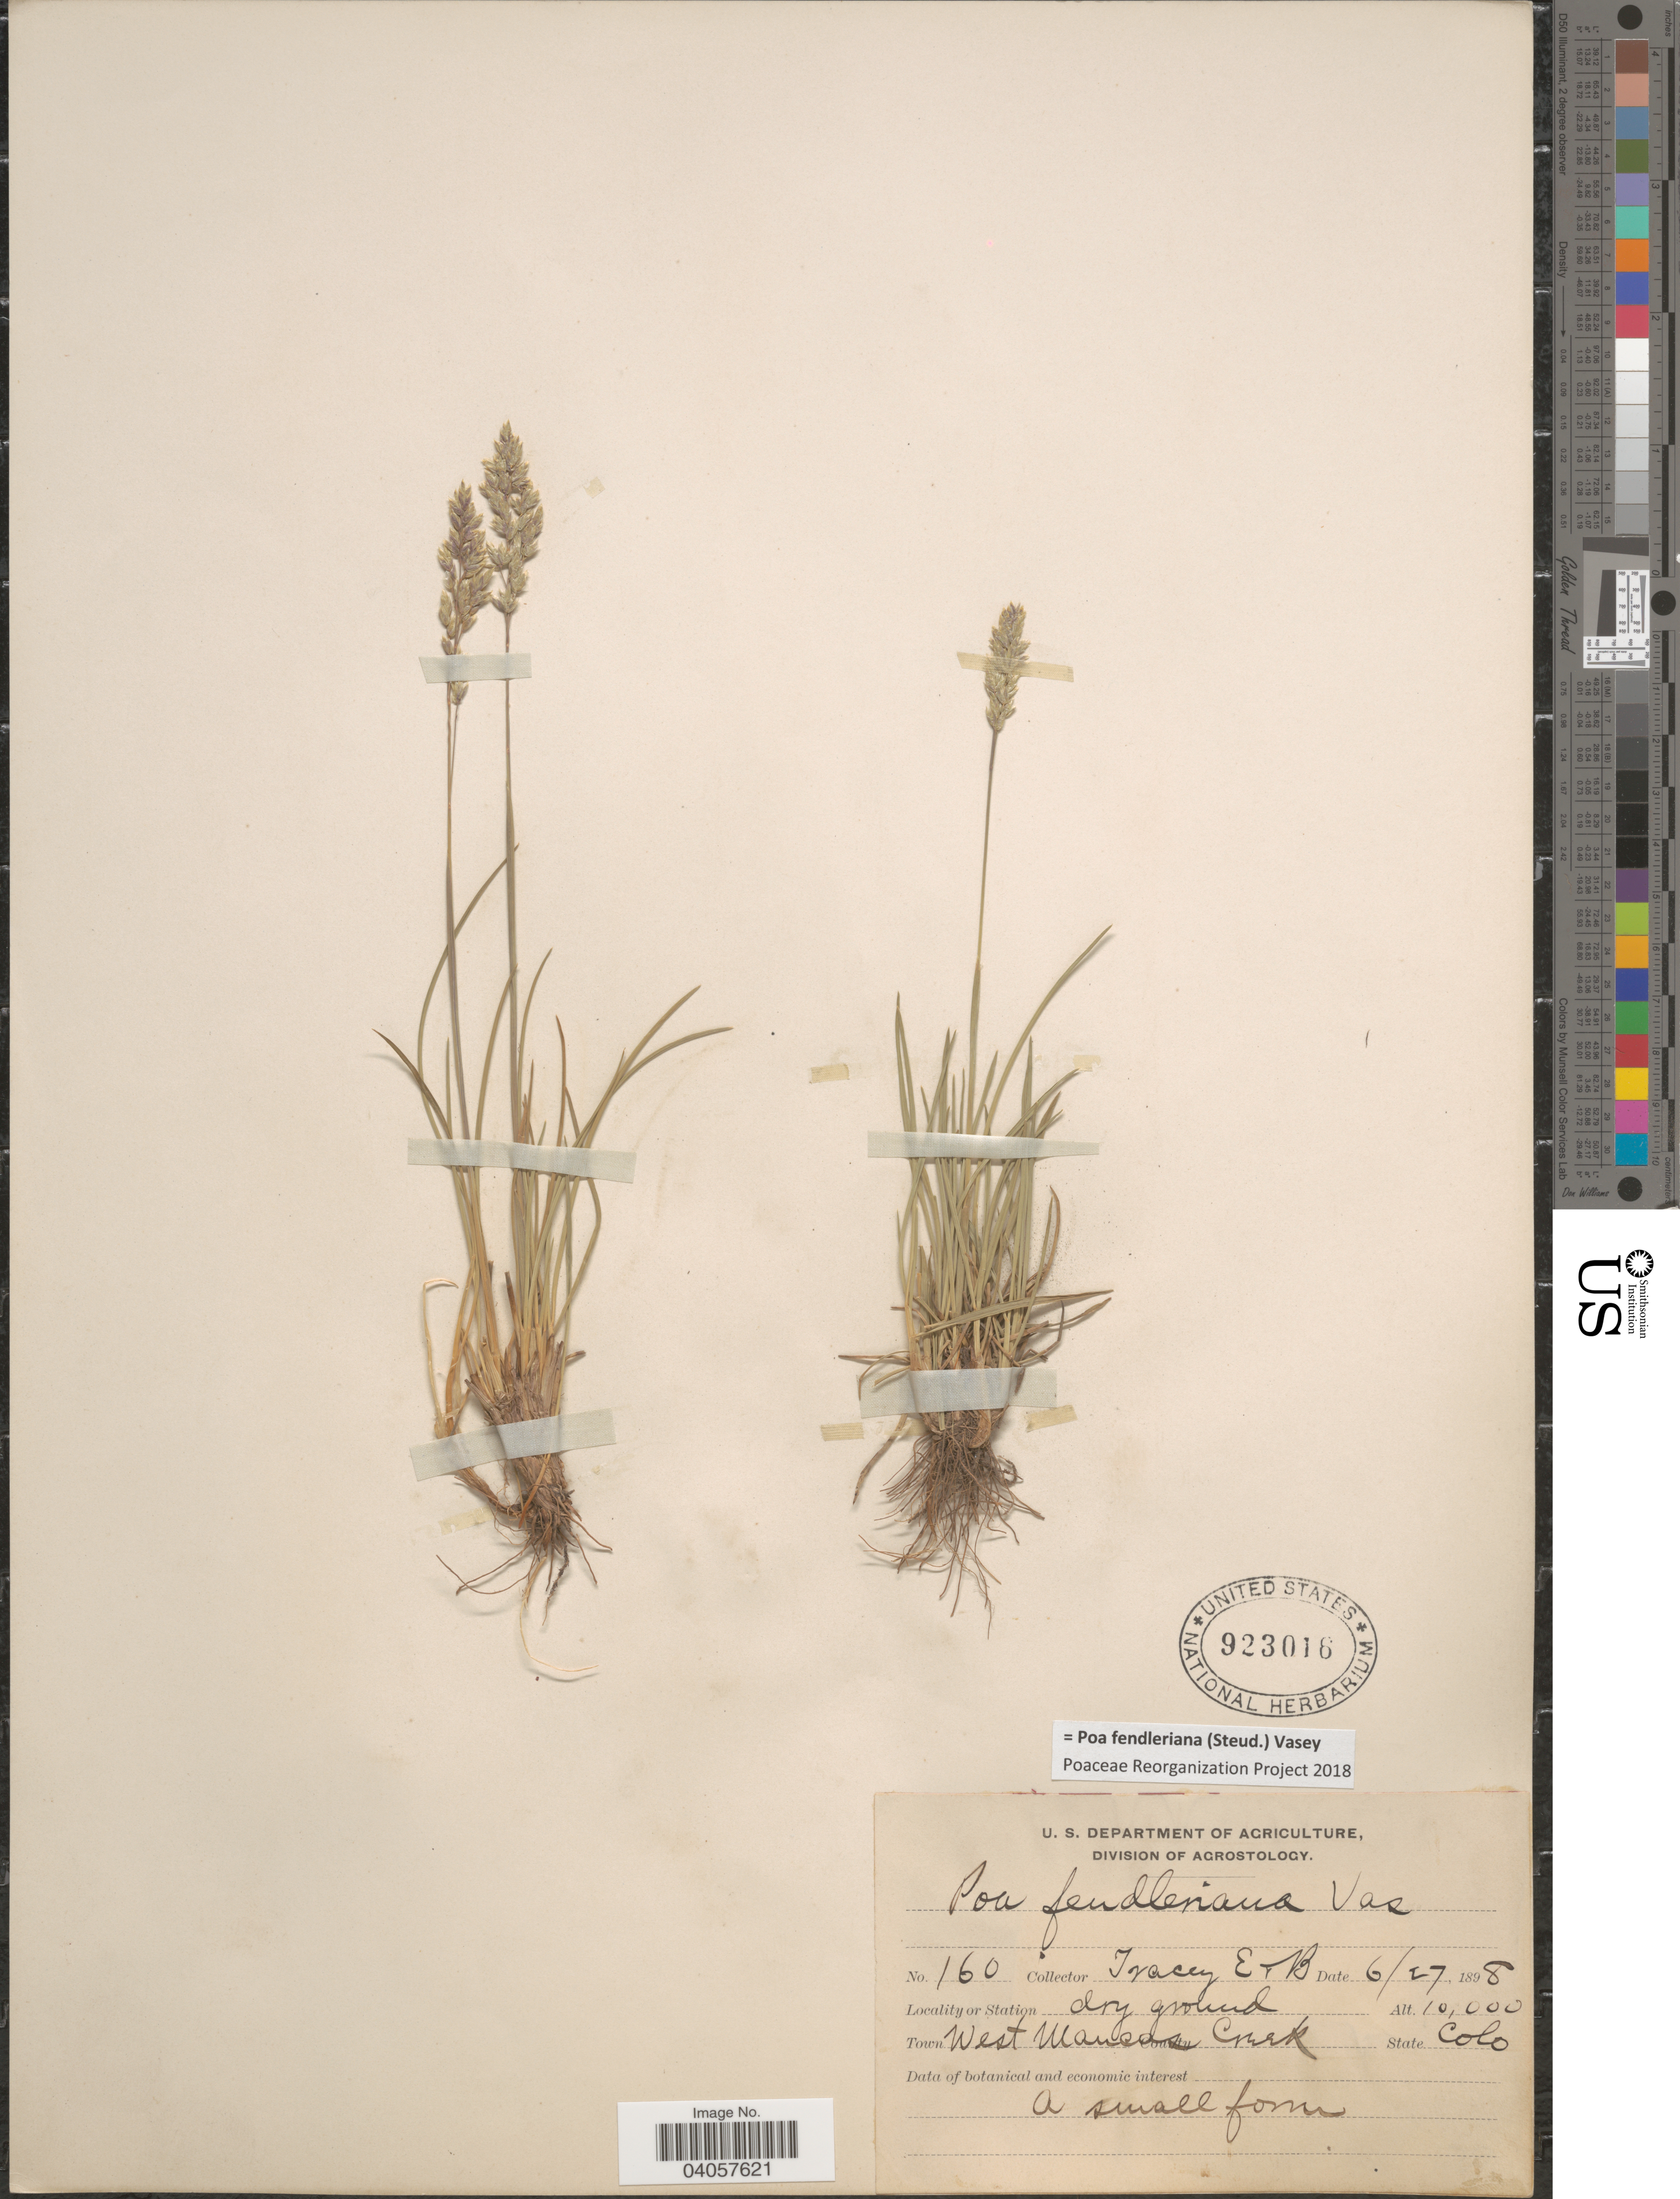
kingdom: Plantae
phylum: Tracheophyta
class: Liliopsida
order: Poales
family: Poaceae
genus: Poa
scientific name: Poa fendleriana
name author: (Steud.) Vasey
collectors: E. Tracey & B. Tracey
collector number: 160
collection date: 1898-06-27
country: United States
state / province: Colorado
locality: Town West Mancos Creek.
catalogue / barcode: US 923016